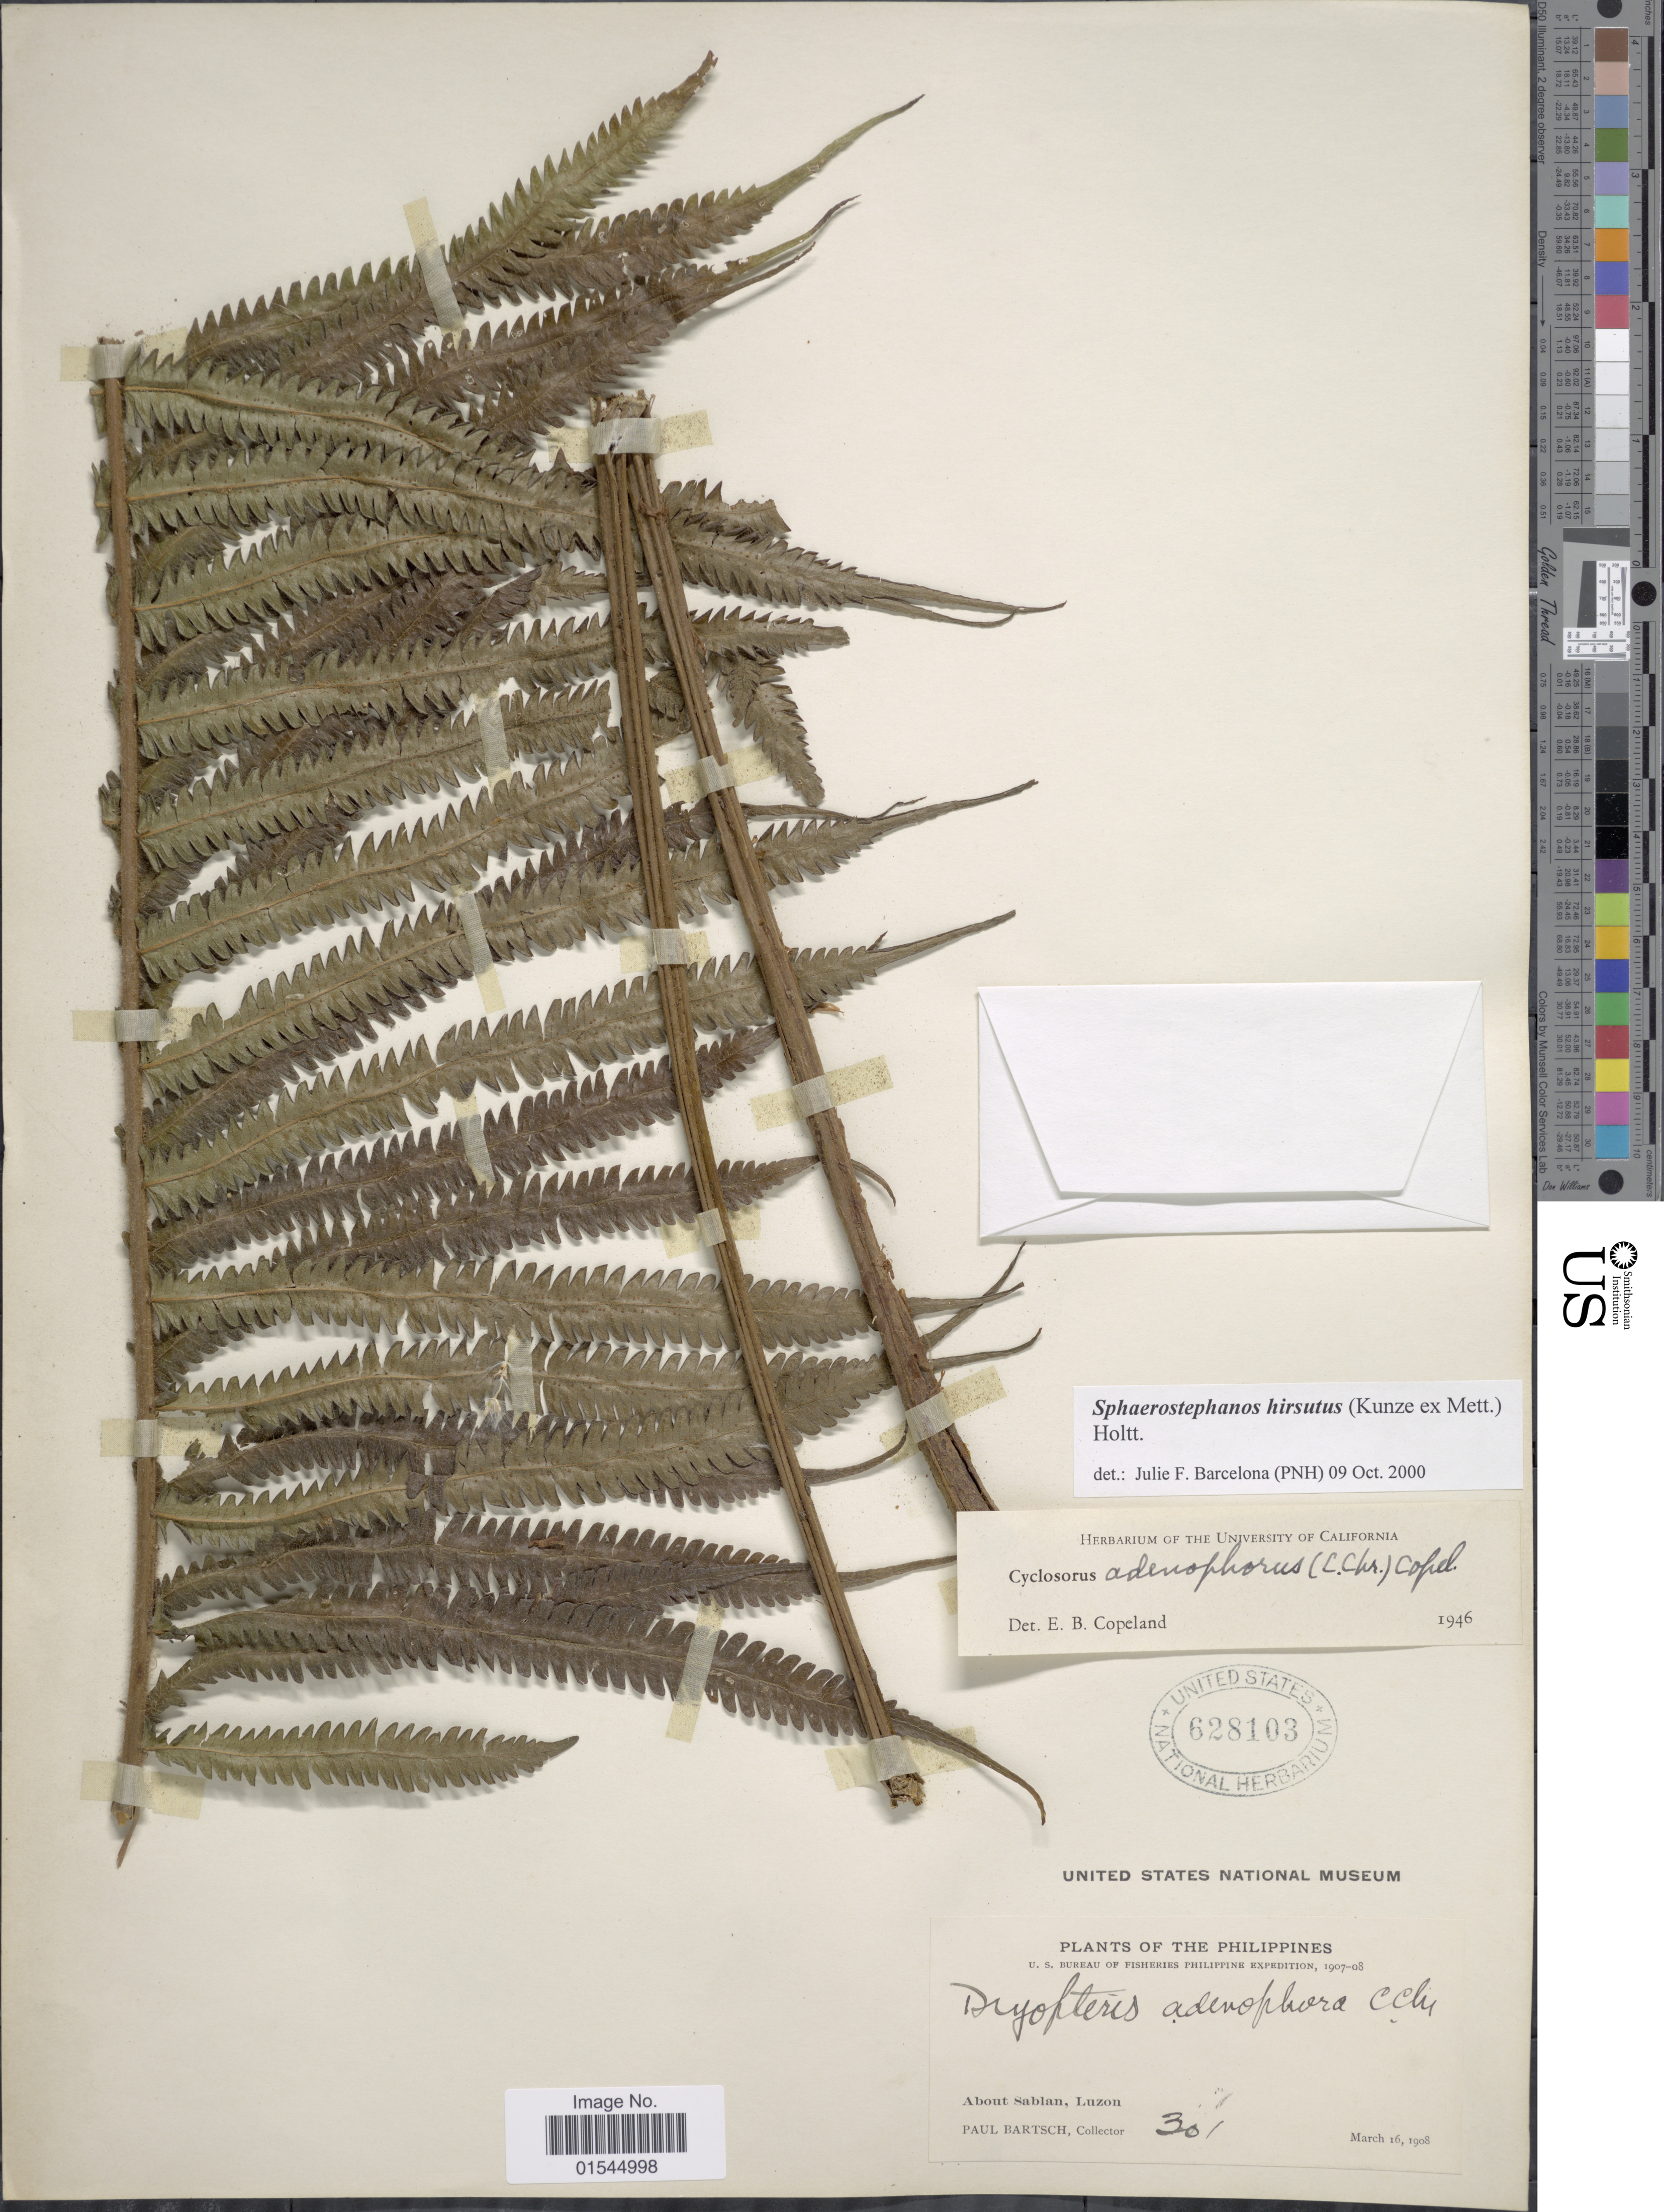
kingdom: Plantae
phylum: Tracheophyta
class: Polypodiopsida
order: Polypodiales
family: Thelypteridaceae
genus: Sphaerostephanos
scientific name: Sphaerostephanos hirsutus var. hirsutus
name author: (Kunze ex Mett.) Holttum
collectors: P. Bartsch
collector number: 301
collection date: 1908-03-16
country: Philippines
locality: About Sablan, Luzon.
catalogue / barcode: US 628103